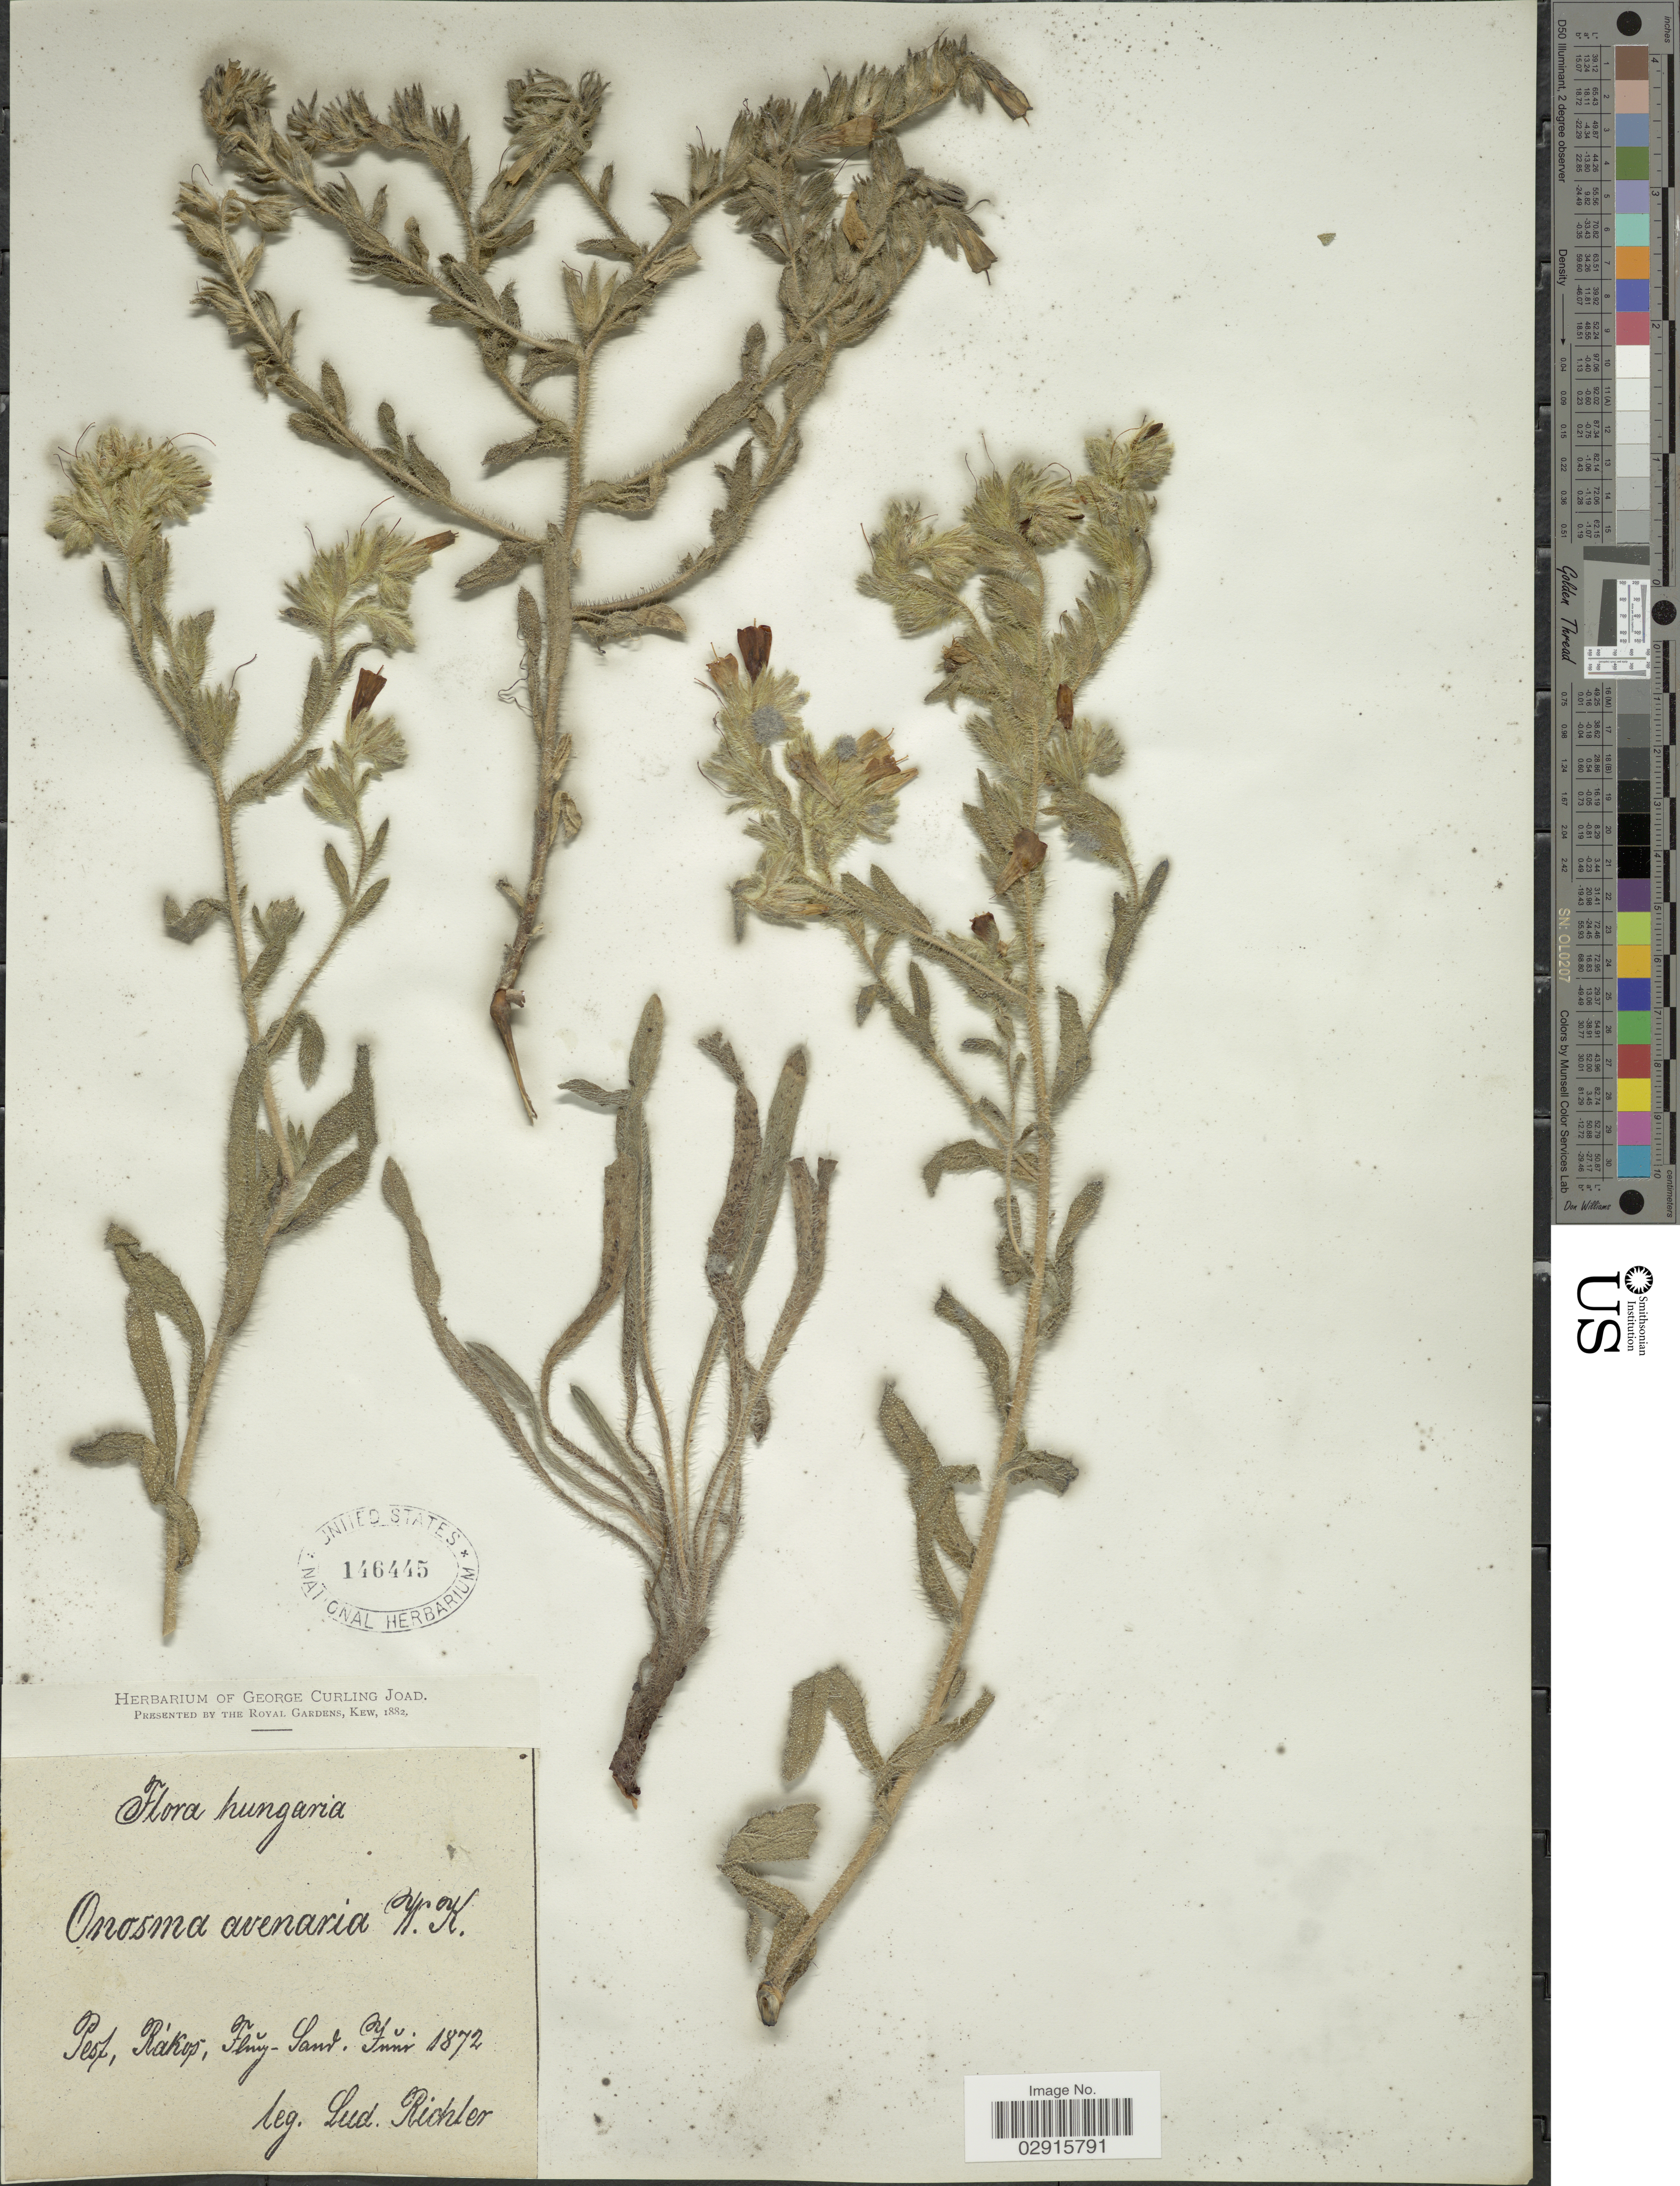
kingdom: Plantae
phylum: Tracheophyta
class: Magnoliopsida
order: Boraginales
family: Boraginaceae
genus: Onosma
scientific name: Onosma arenaria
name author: Waldst. & Kit.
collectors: L. Richter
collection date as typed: Transcribed d/m/y: /6/18725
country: Hungary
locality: Hungaria. Pest, Rákop, Fluz-Sand. [interpreted]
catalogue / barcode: US 146445